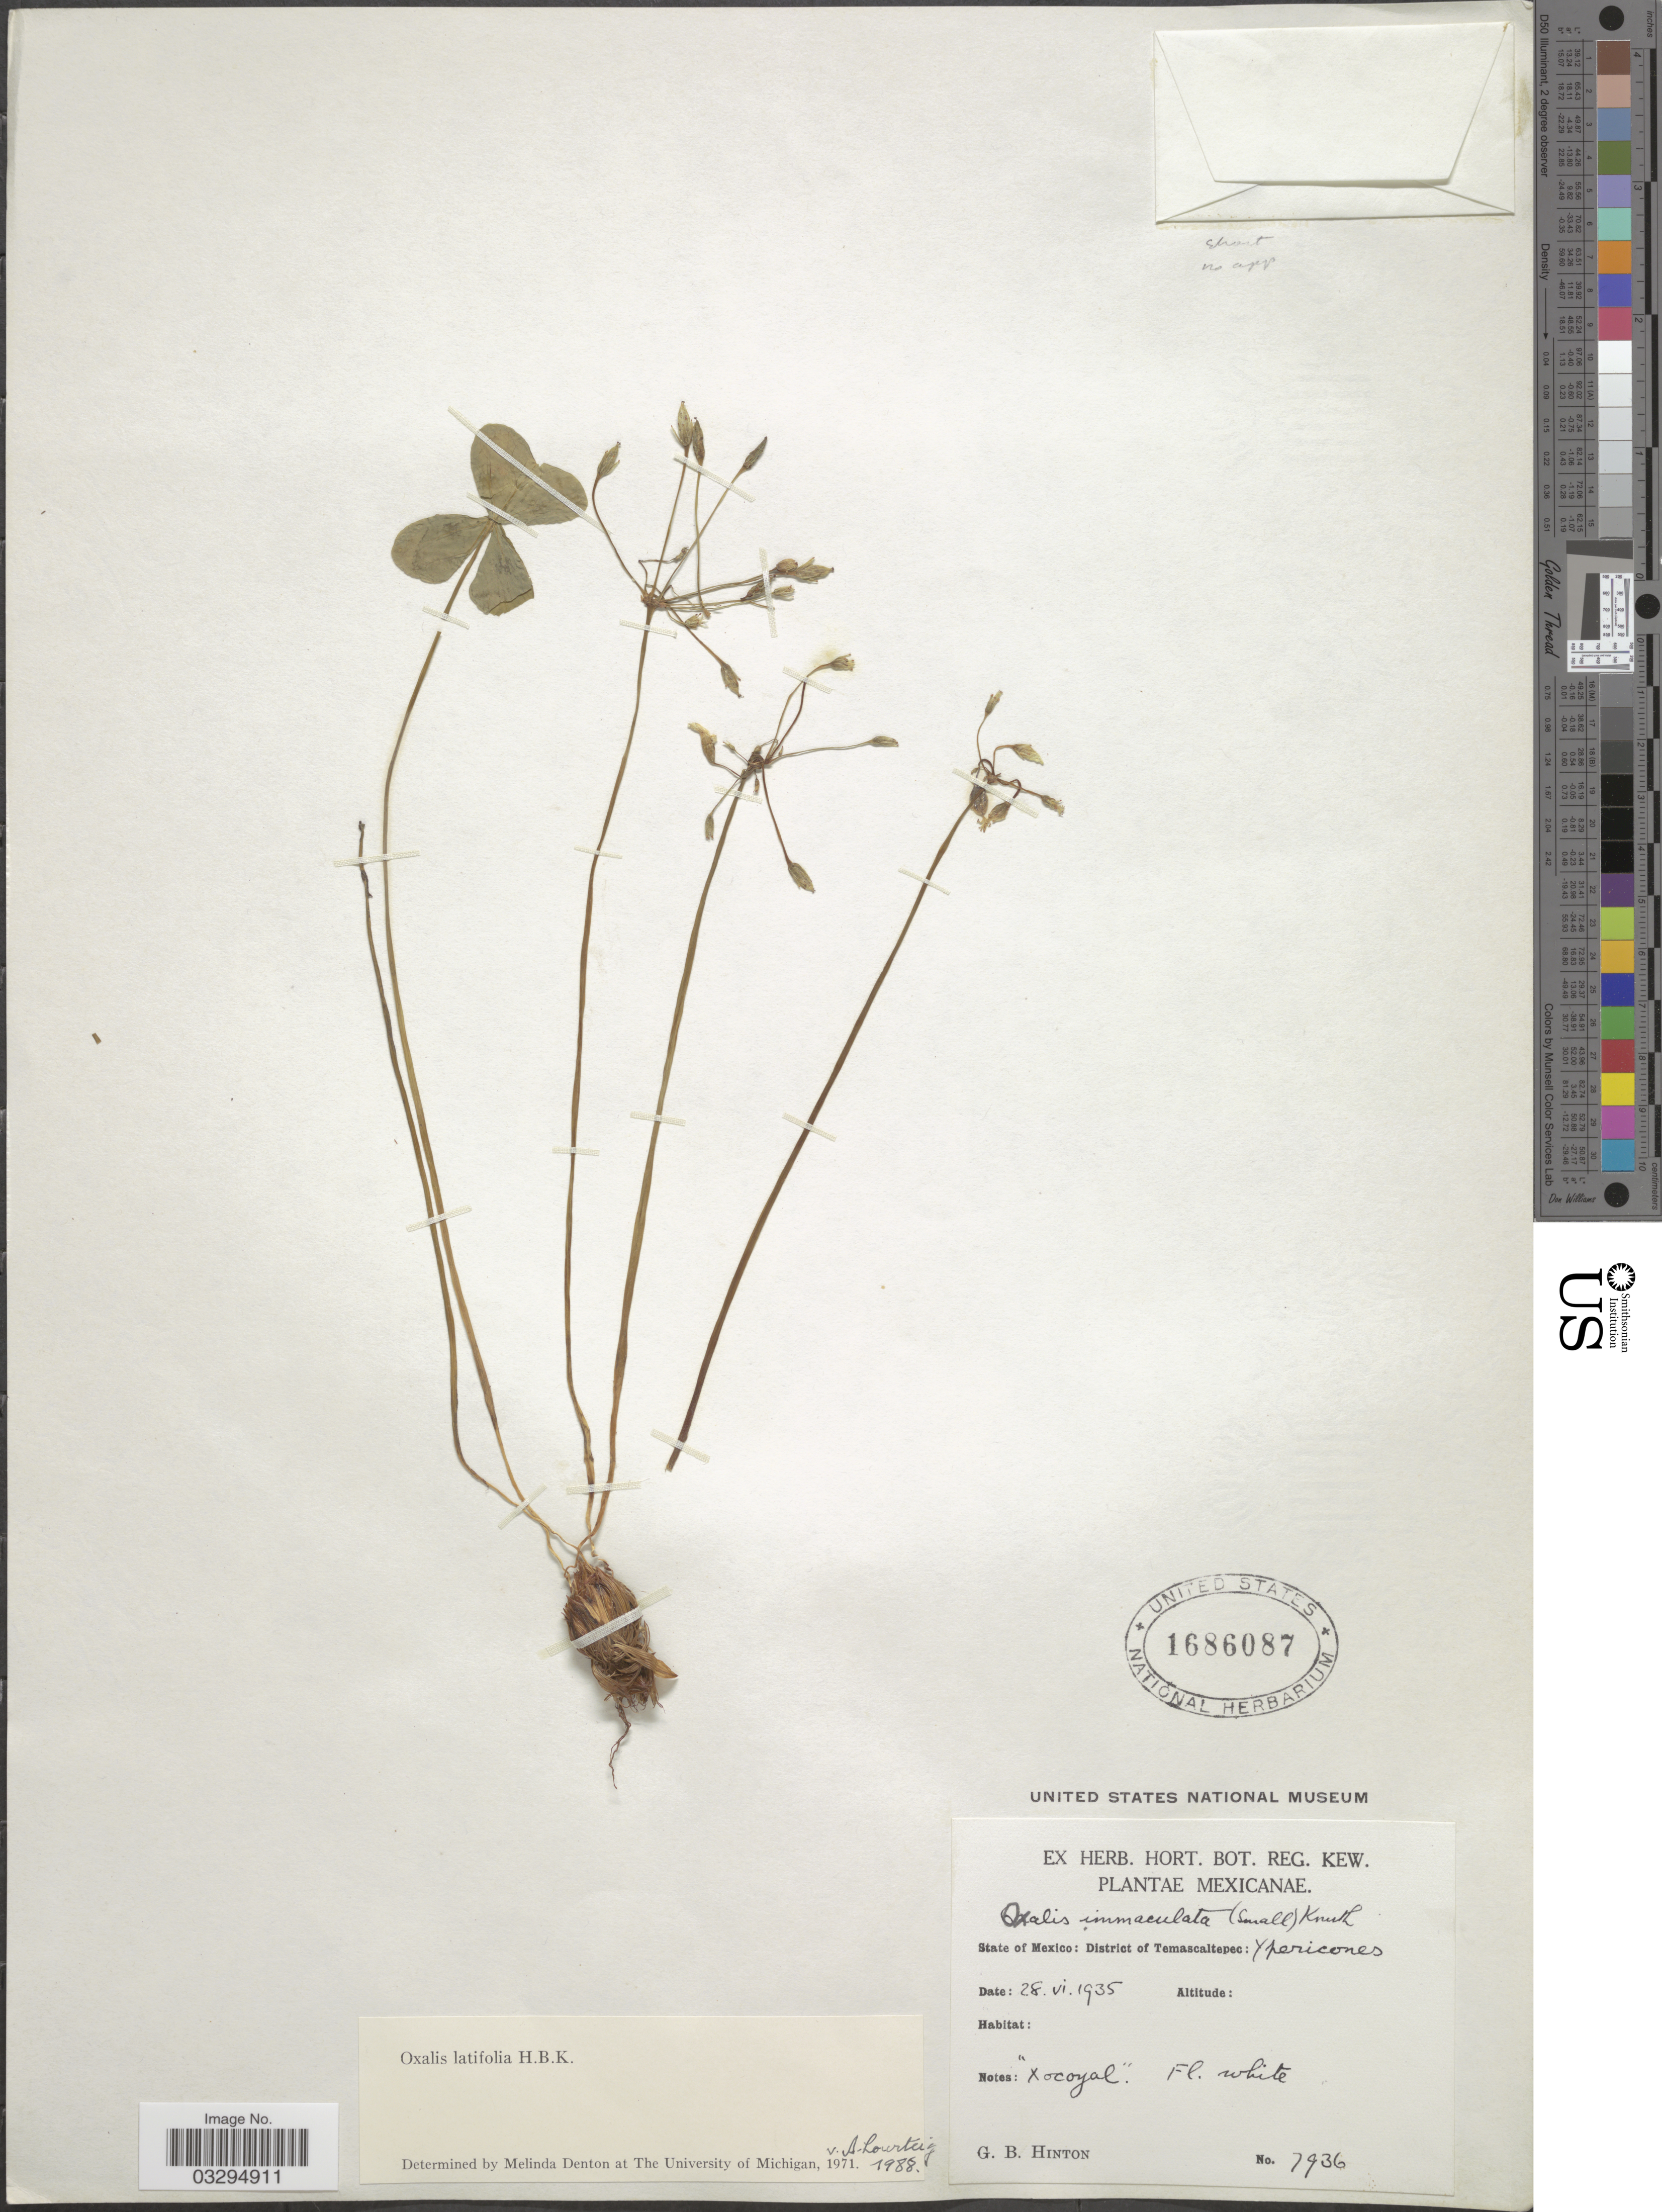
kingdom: Plantae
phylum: Tracheophyta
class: Magnoliopsida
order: Oxalidales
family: Oxalidaceae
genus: Oxalis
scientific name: Oxalis latifolia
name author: Kunth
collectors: G. B. Hinton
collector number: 7936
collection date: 1935-06-28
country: Mexico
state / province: México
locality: District of Temascaltepec: Ypericones.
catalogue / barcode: US 1686087